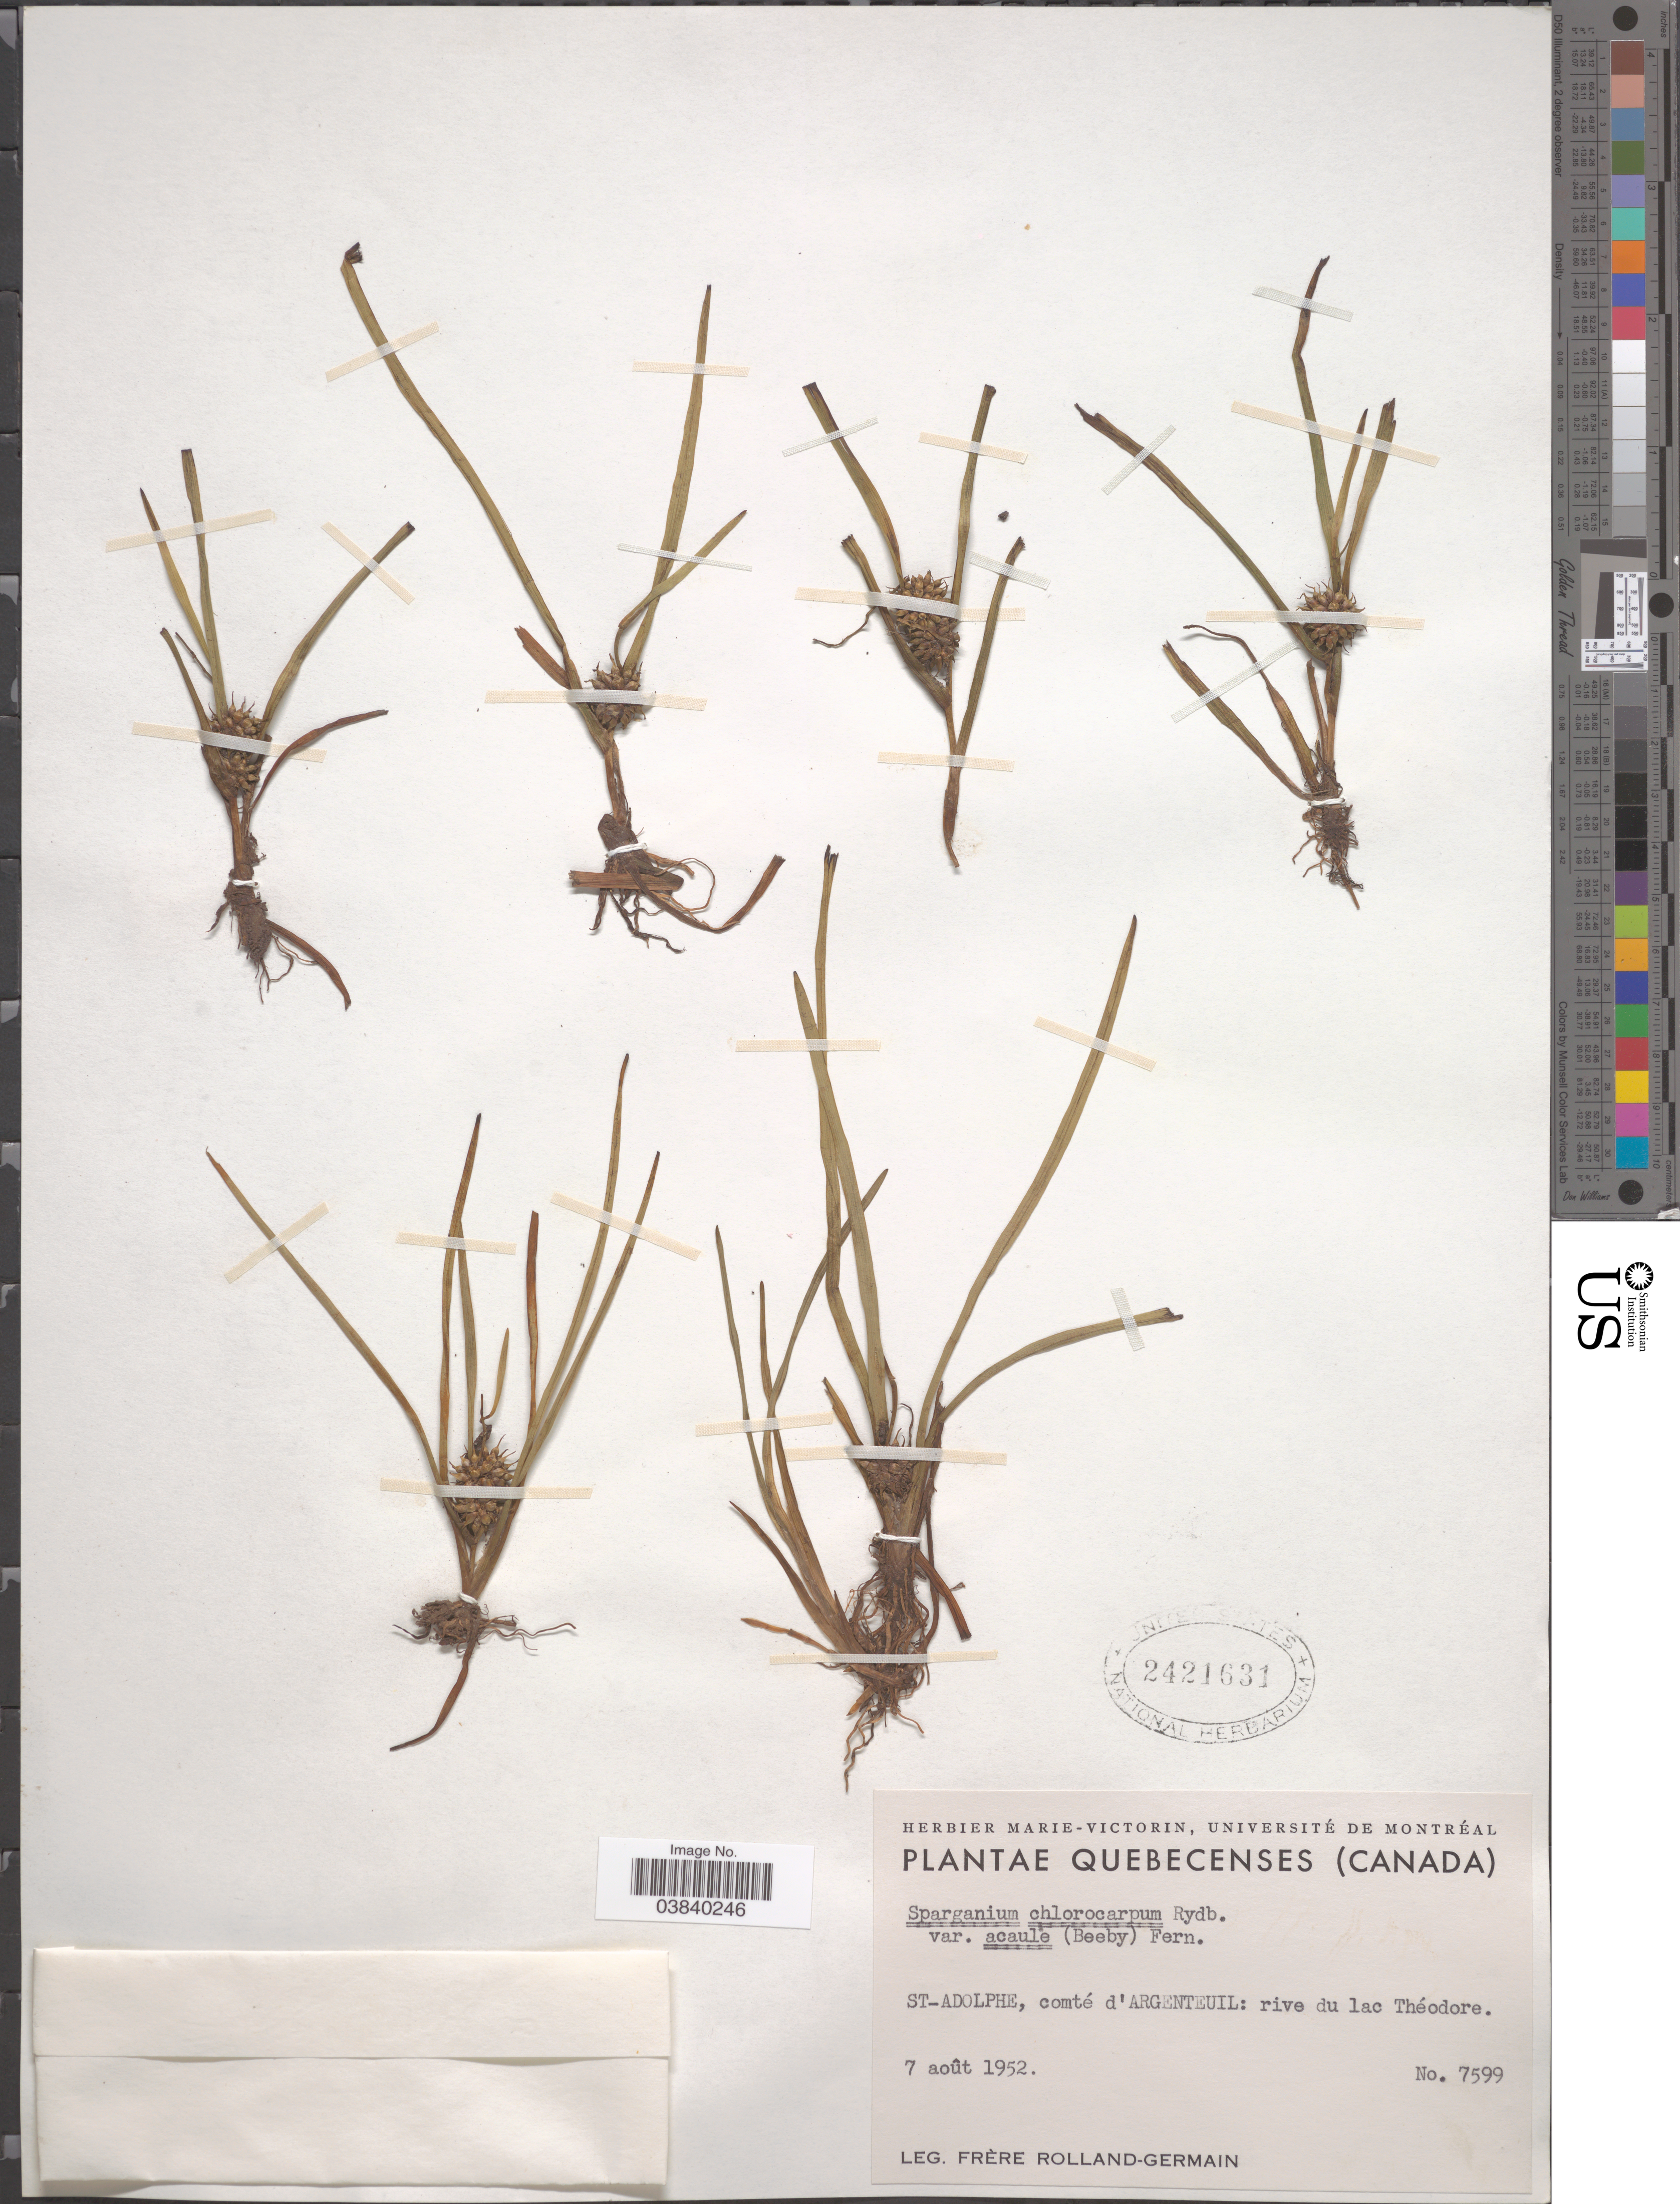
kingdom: Plantae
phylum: Tracheophyta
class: Liliopsida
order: Poales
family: Typhaceae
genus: Sparganium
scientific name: Sparganium chlorocarpum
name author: Rydb.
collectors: Rolland-Germain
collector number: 7599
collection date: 1952-08-07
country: Canada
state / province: Quebec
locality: St_Adophe, comté d'Argenteuil: rive du lac Théodore.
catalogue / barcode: US 2421631